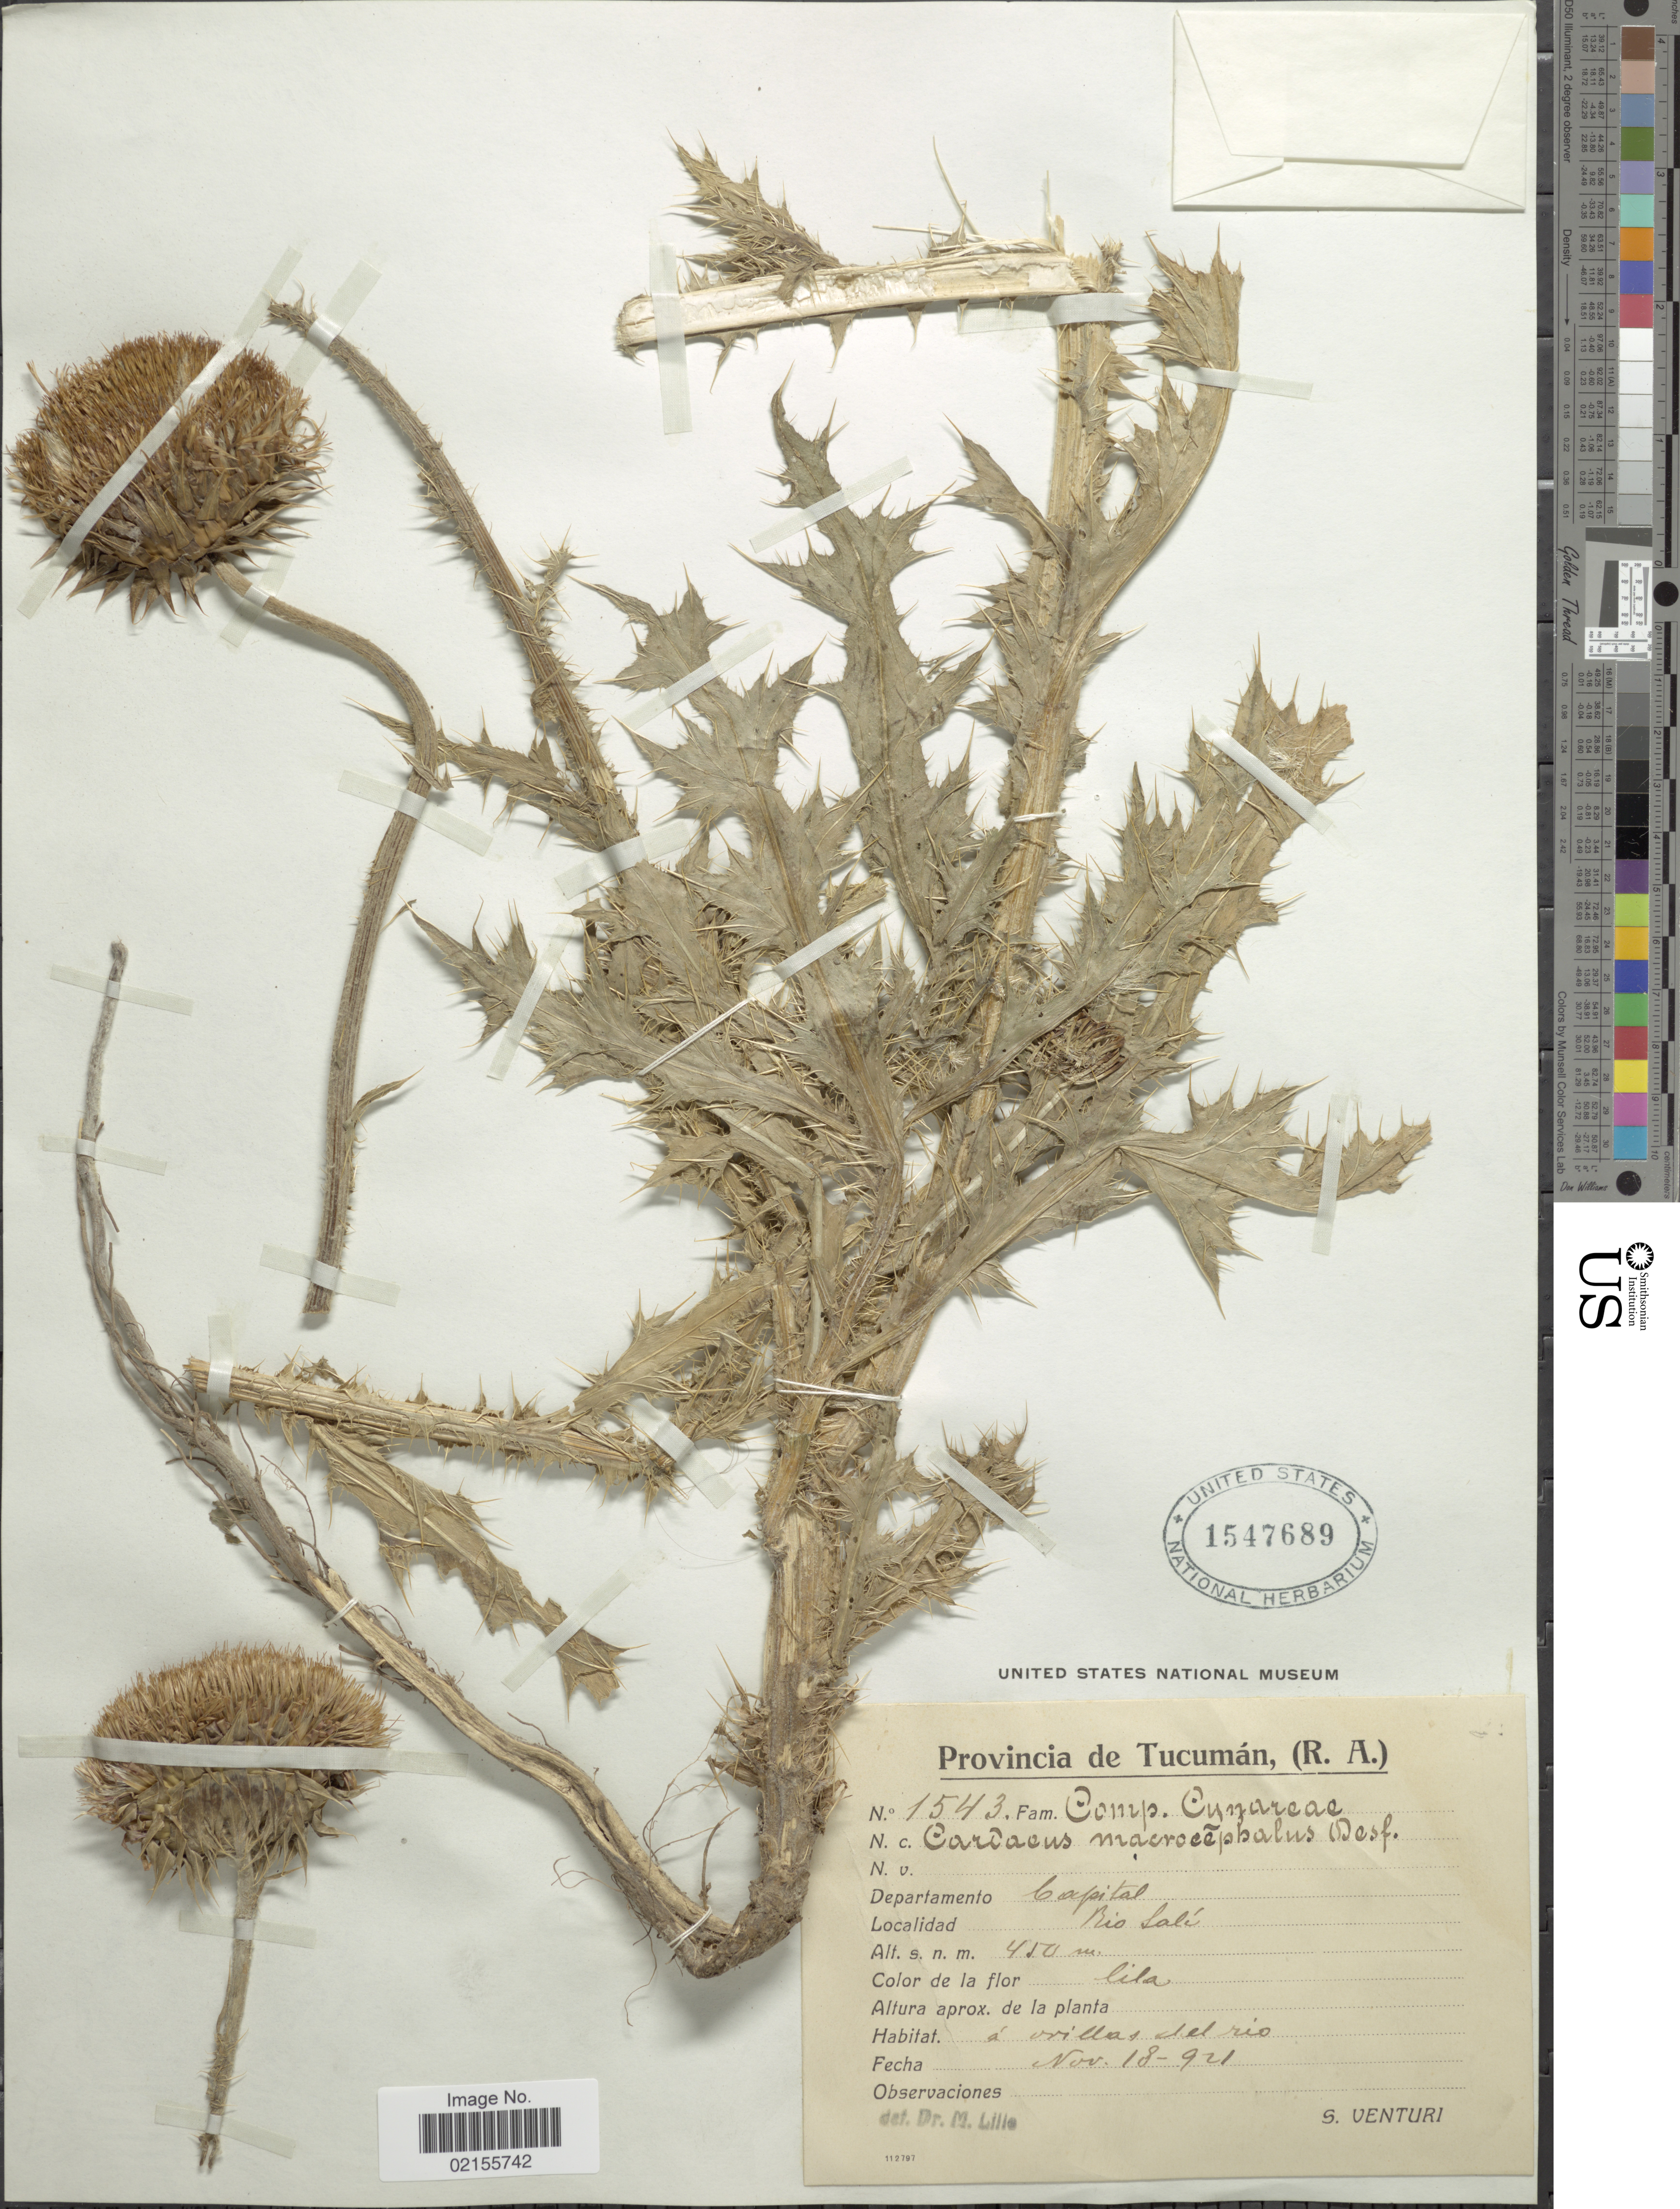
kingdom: Plantae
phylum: Tracheophyta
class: Magnoliopsida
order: Asterales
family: Asteraceae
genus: Carduus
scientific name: Carduus nutans var. macrocephalus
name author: (Desf.) B. Boivin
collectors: S. Venturi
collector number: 1543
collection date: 1921-11-18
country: Argentina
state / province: Tucuman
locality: (R.A.) Departamento Capital, Rio Salí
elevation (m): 450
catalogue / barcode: US 1547689